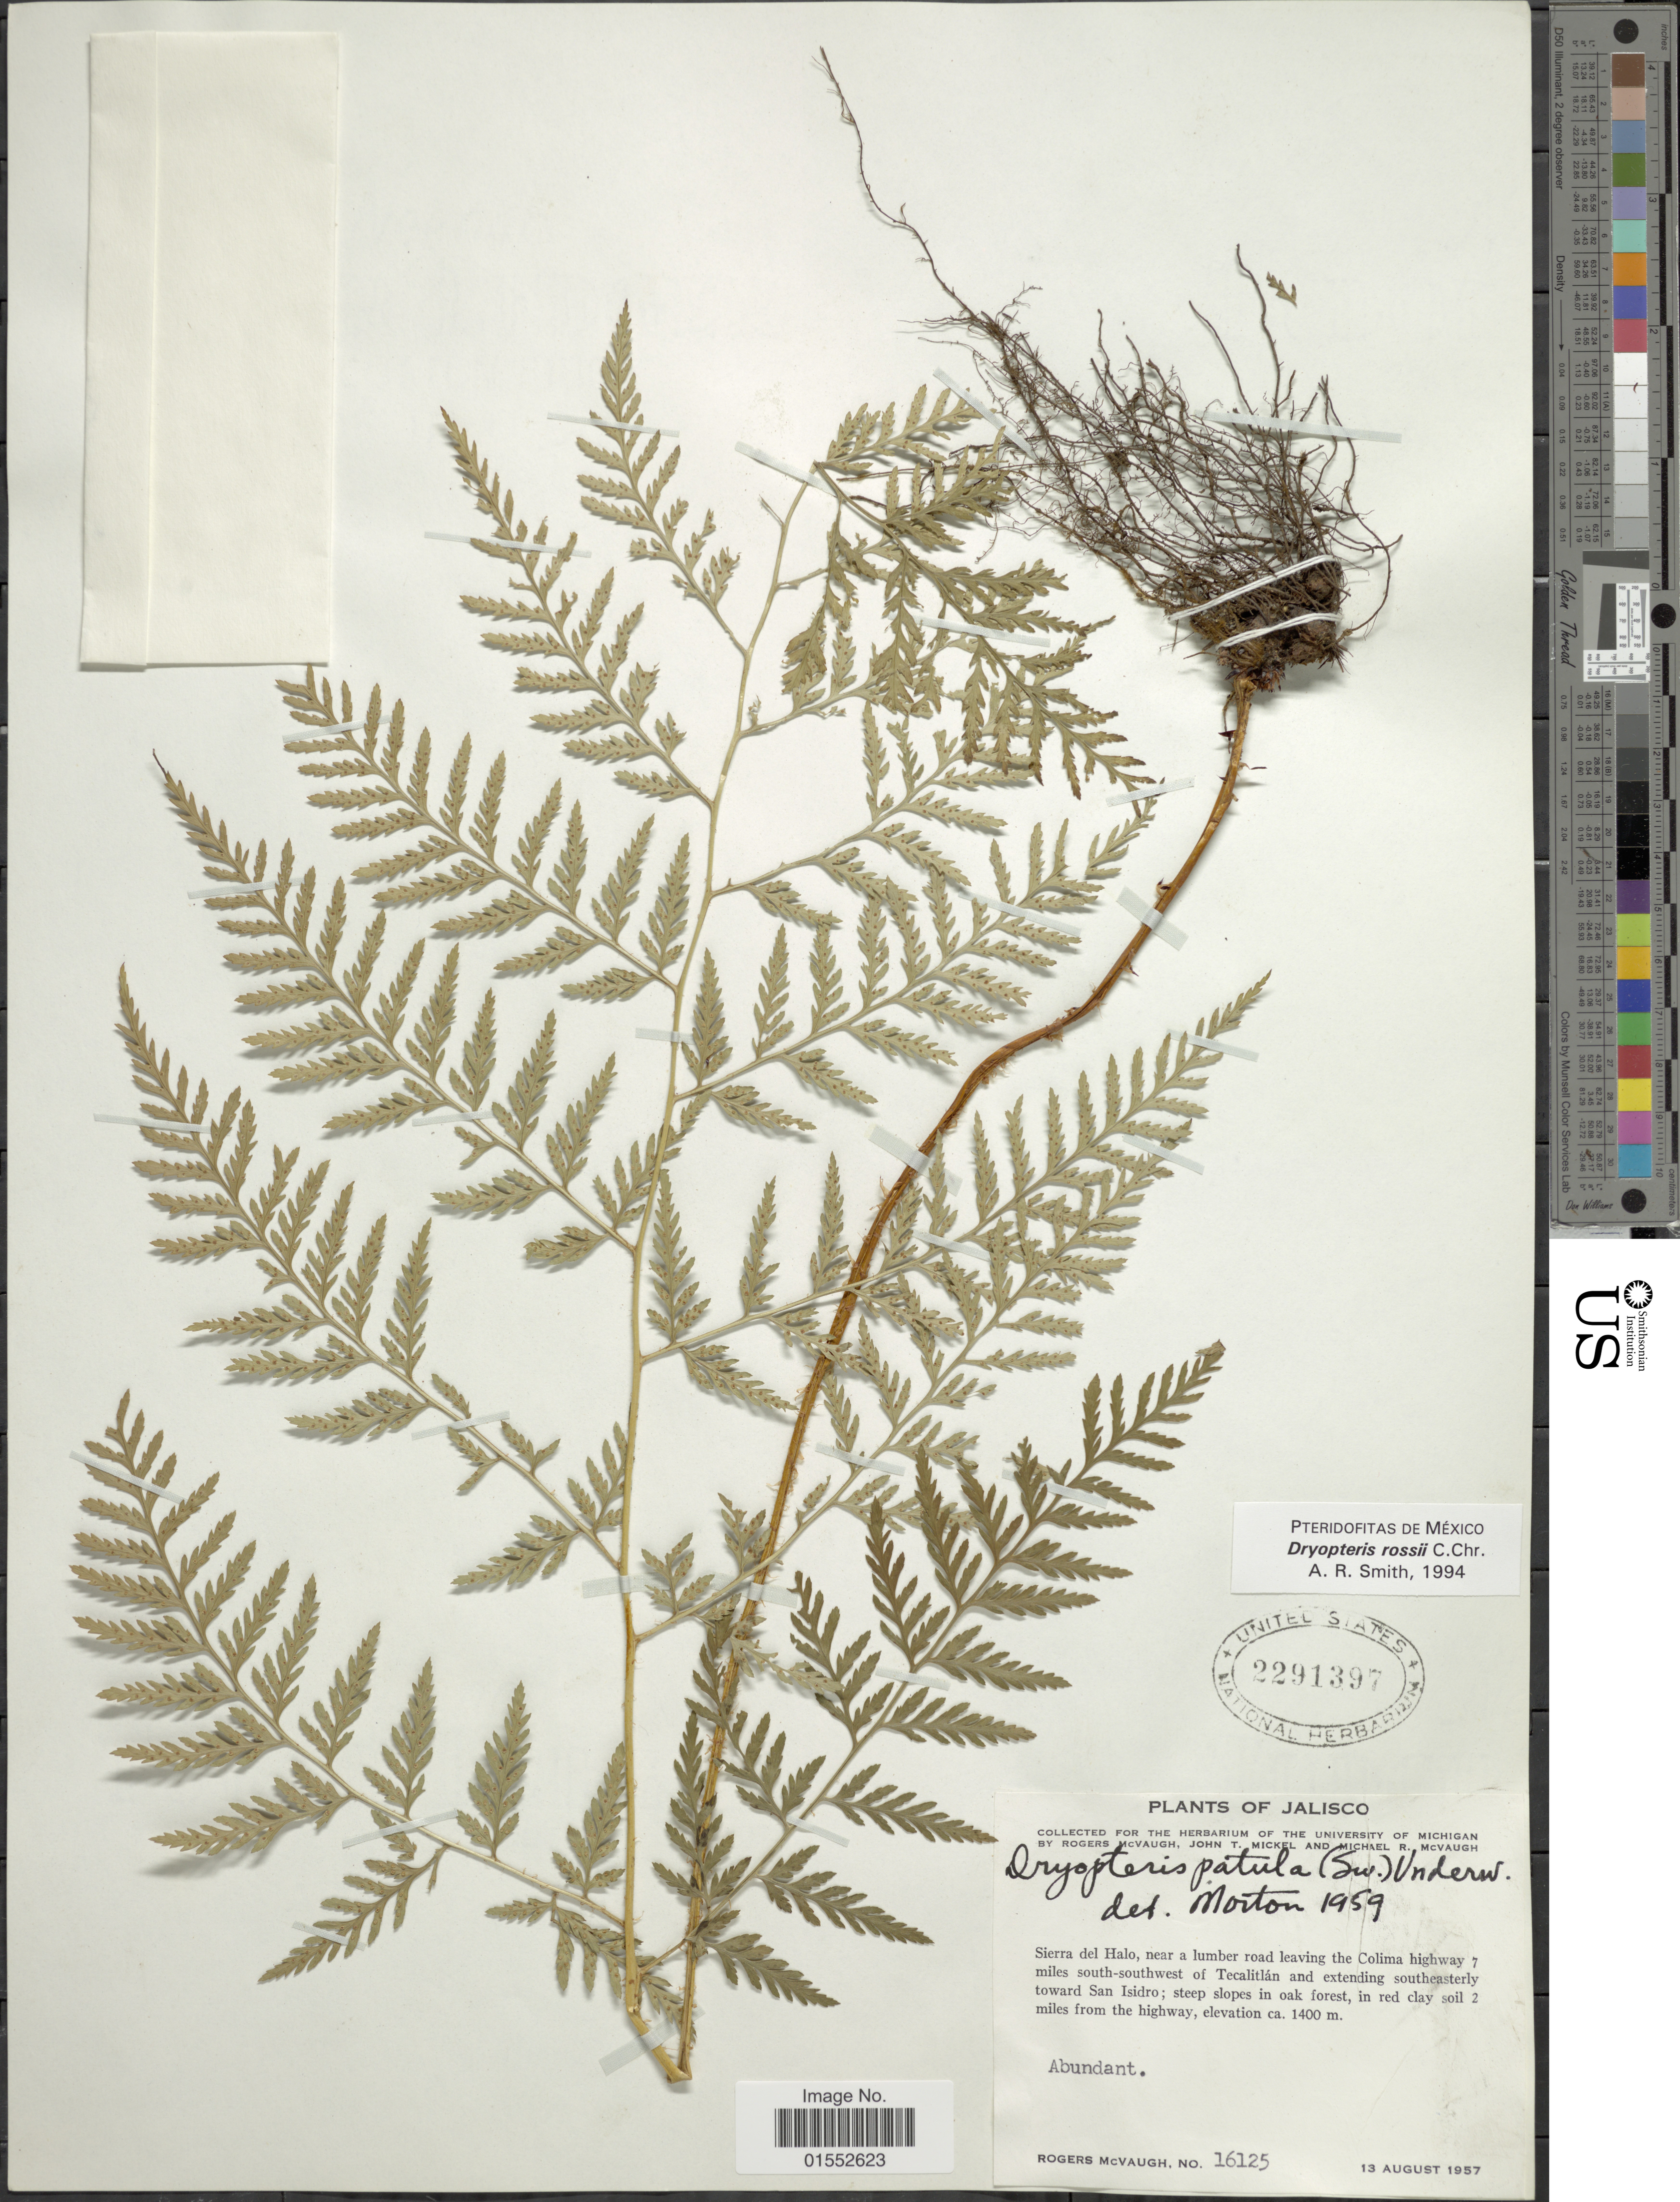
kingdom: Plantae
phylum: Tracheophyta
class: Polypodiopsida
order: Polypodiales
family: Dryopteridaceae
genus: Dryopteris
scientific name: Dryopteris rossii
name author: C. Chr.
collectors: R. McVaugh, J. T. Mickel & M. R. McVaugh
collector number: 16125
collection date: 1957-08-13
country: Mexico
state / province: Jalisco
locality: Sierra del Halo, near a lumber road leaving the Colima highway 7 miles south-southwest of Tecalitlán and extending southeasterly toward San Isidro, 2 miles from the highway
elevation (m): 1400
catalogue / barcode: US 2291397